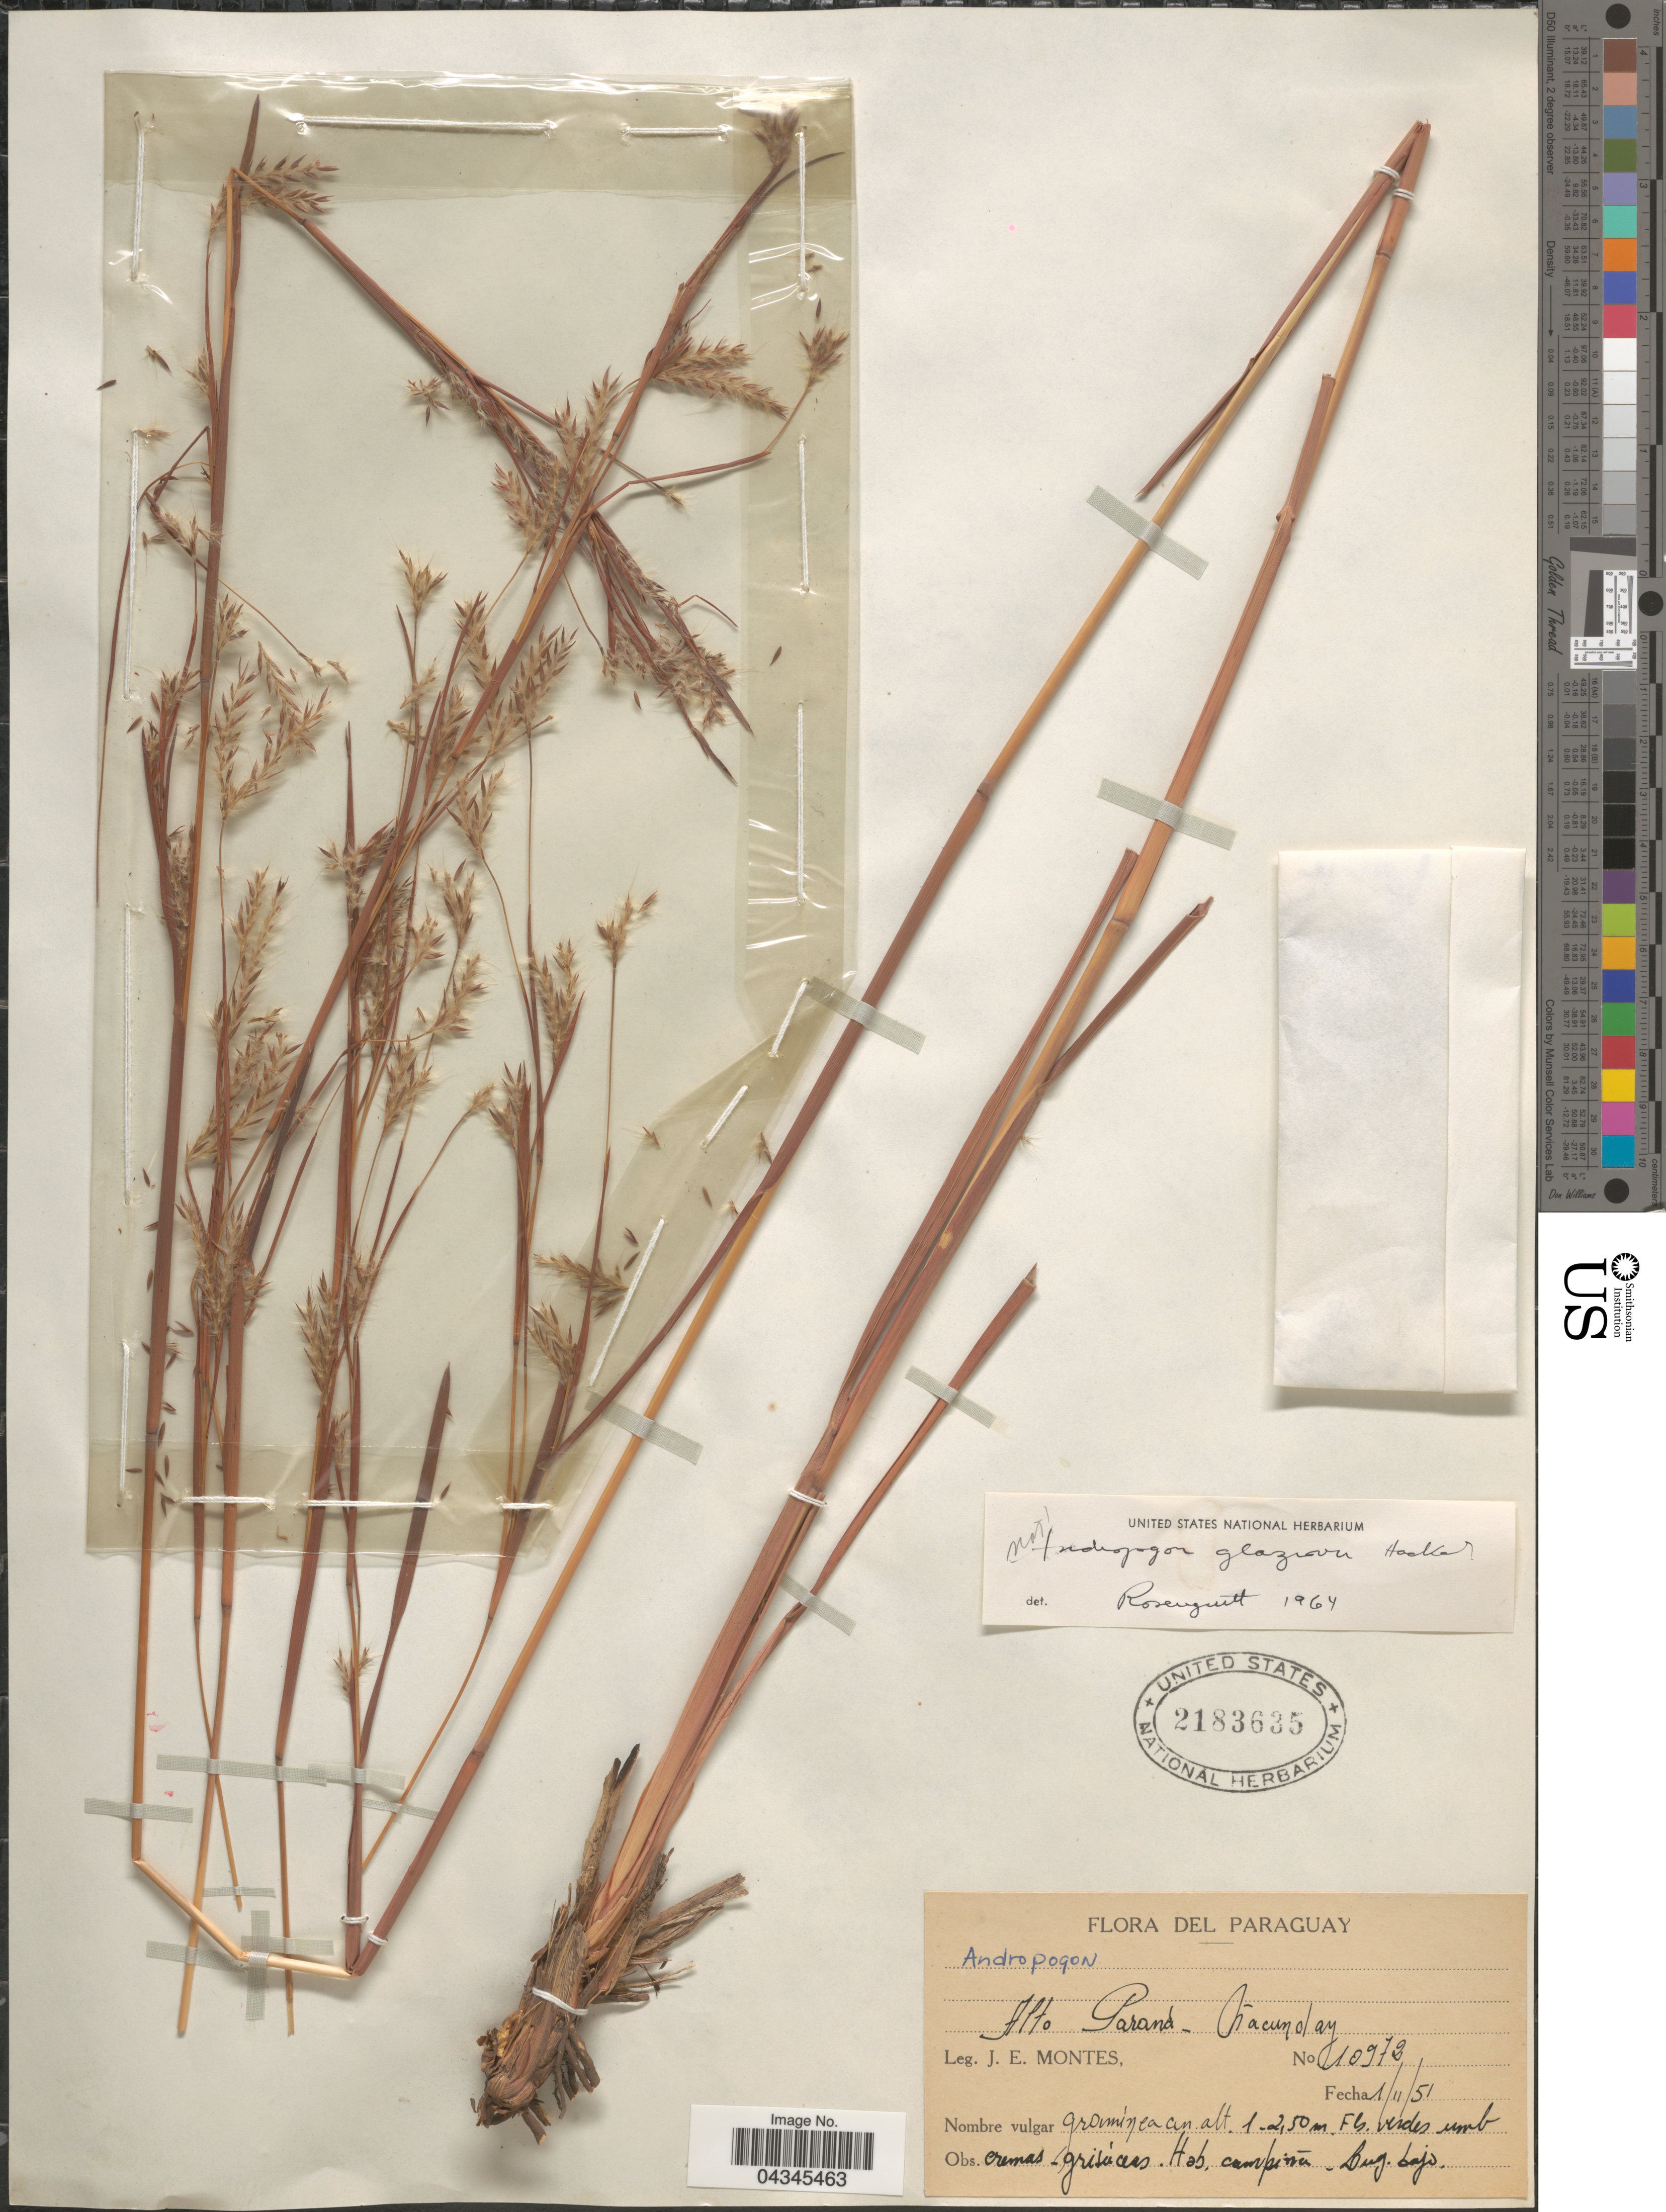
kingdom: Plantae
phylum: Tracheophyta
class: Liliopsida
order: Poales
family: Poaceae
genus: Andropogon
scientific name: Andropogon glaziovii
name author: Hack. in Mart.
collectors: J. E. Montes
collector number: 10972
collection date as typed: Transcribed d/m/y: 1/11/51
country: Paraguay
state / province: Alto Parana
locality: Ñacunday.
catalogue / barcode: US 2183635